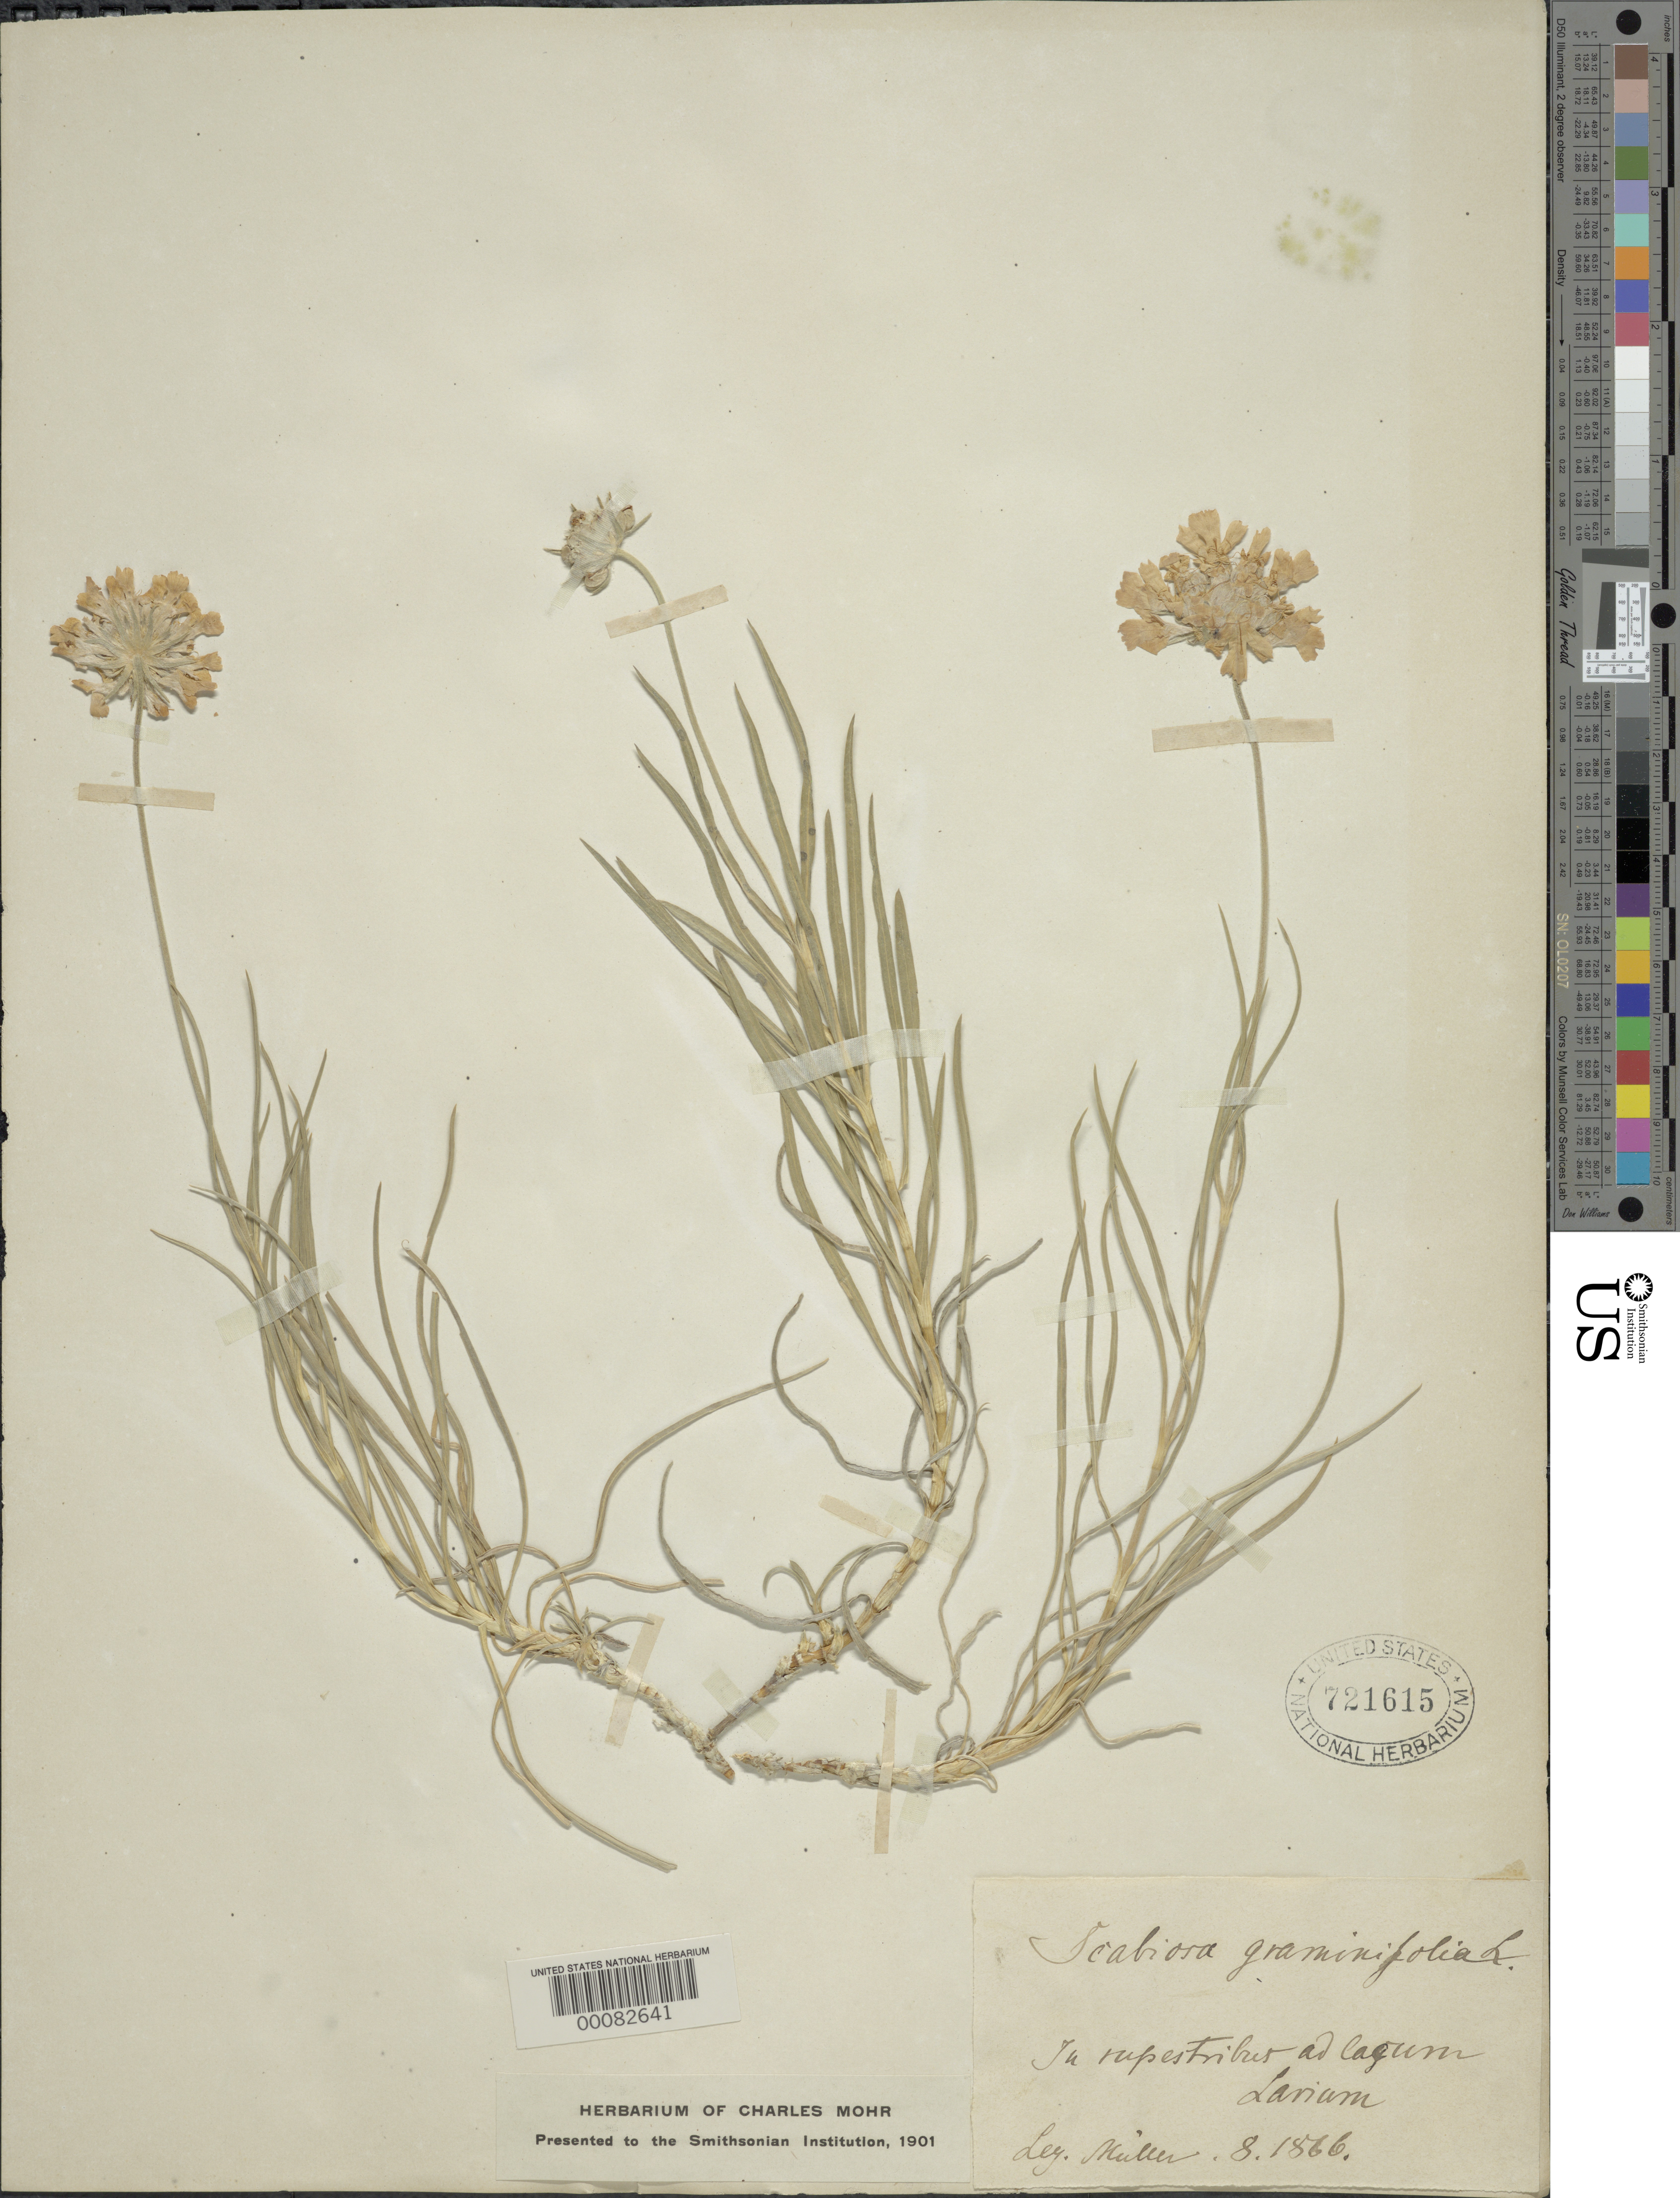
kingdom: Plantae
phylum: Tracheophyta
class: Magnoliopsida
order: Dipsacales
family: Caprifoliaceae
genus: Scabiosa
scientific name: Scabiosa graminifolia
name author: L.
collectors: -- Miller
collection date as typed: Aug 1866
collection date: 1866-08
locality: Lariam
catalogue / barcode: US 721615